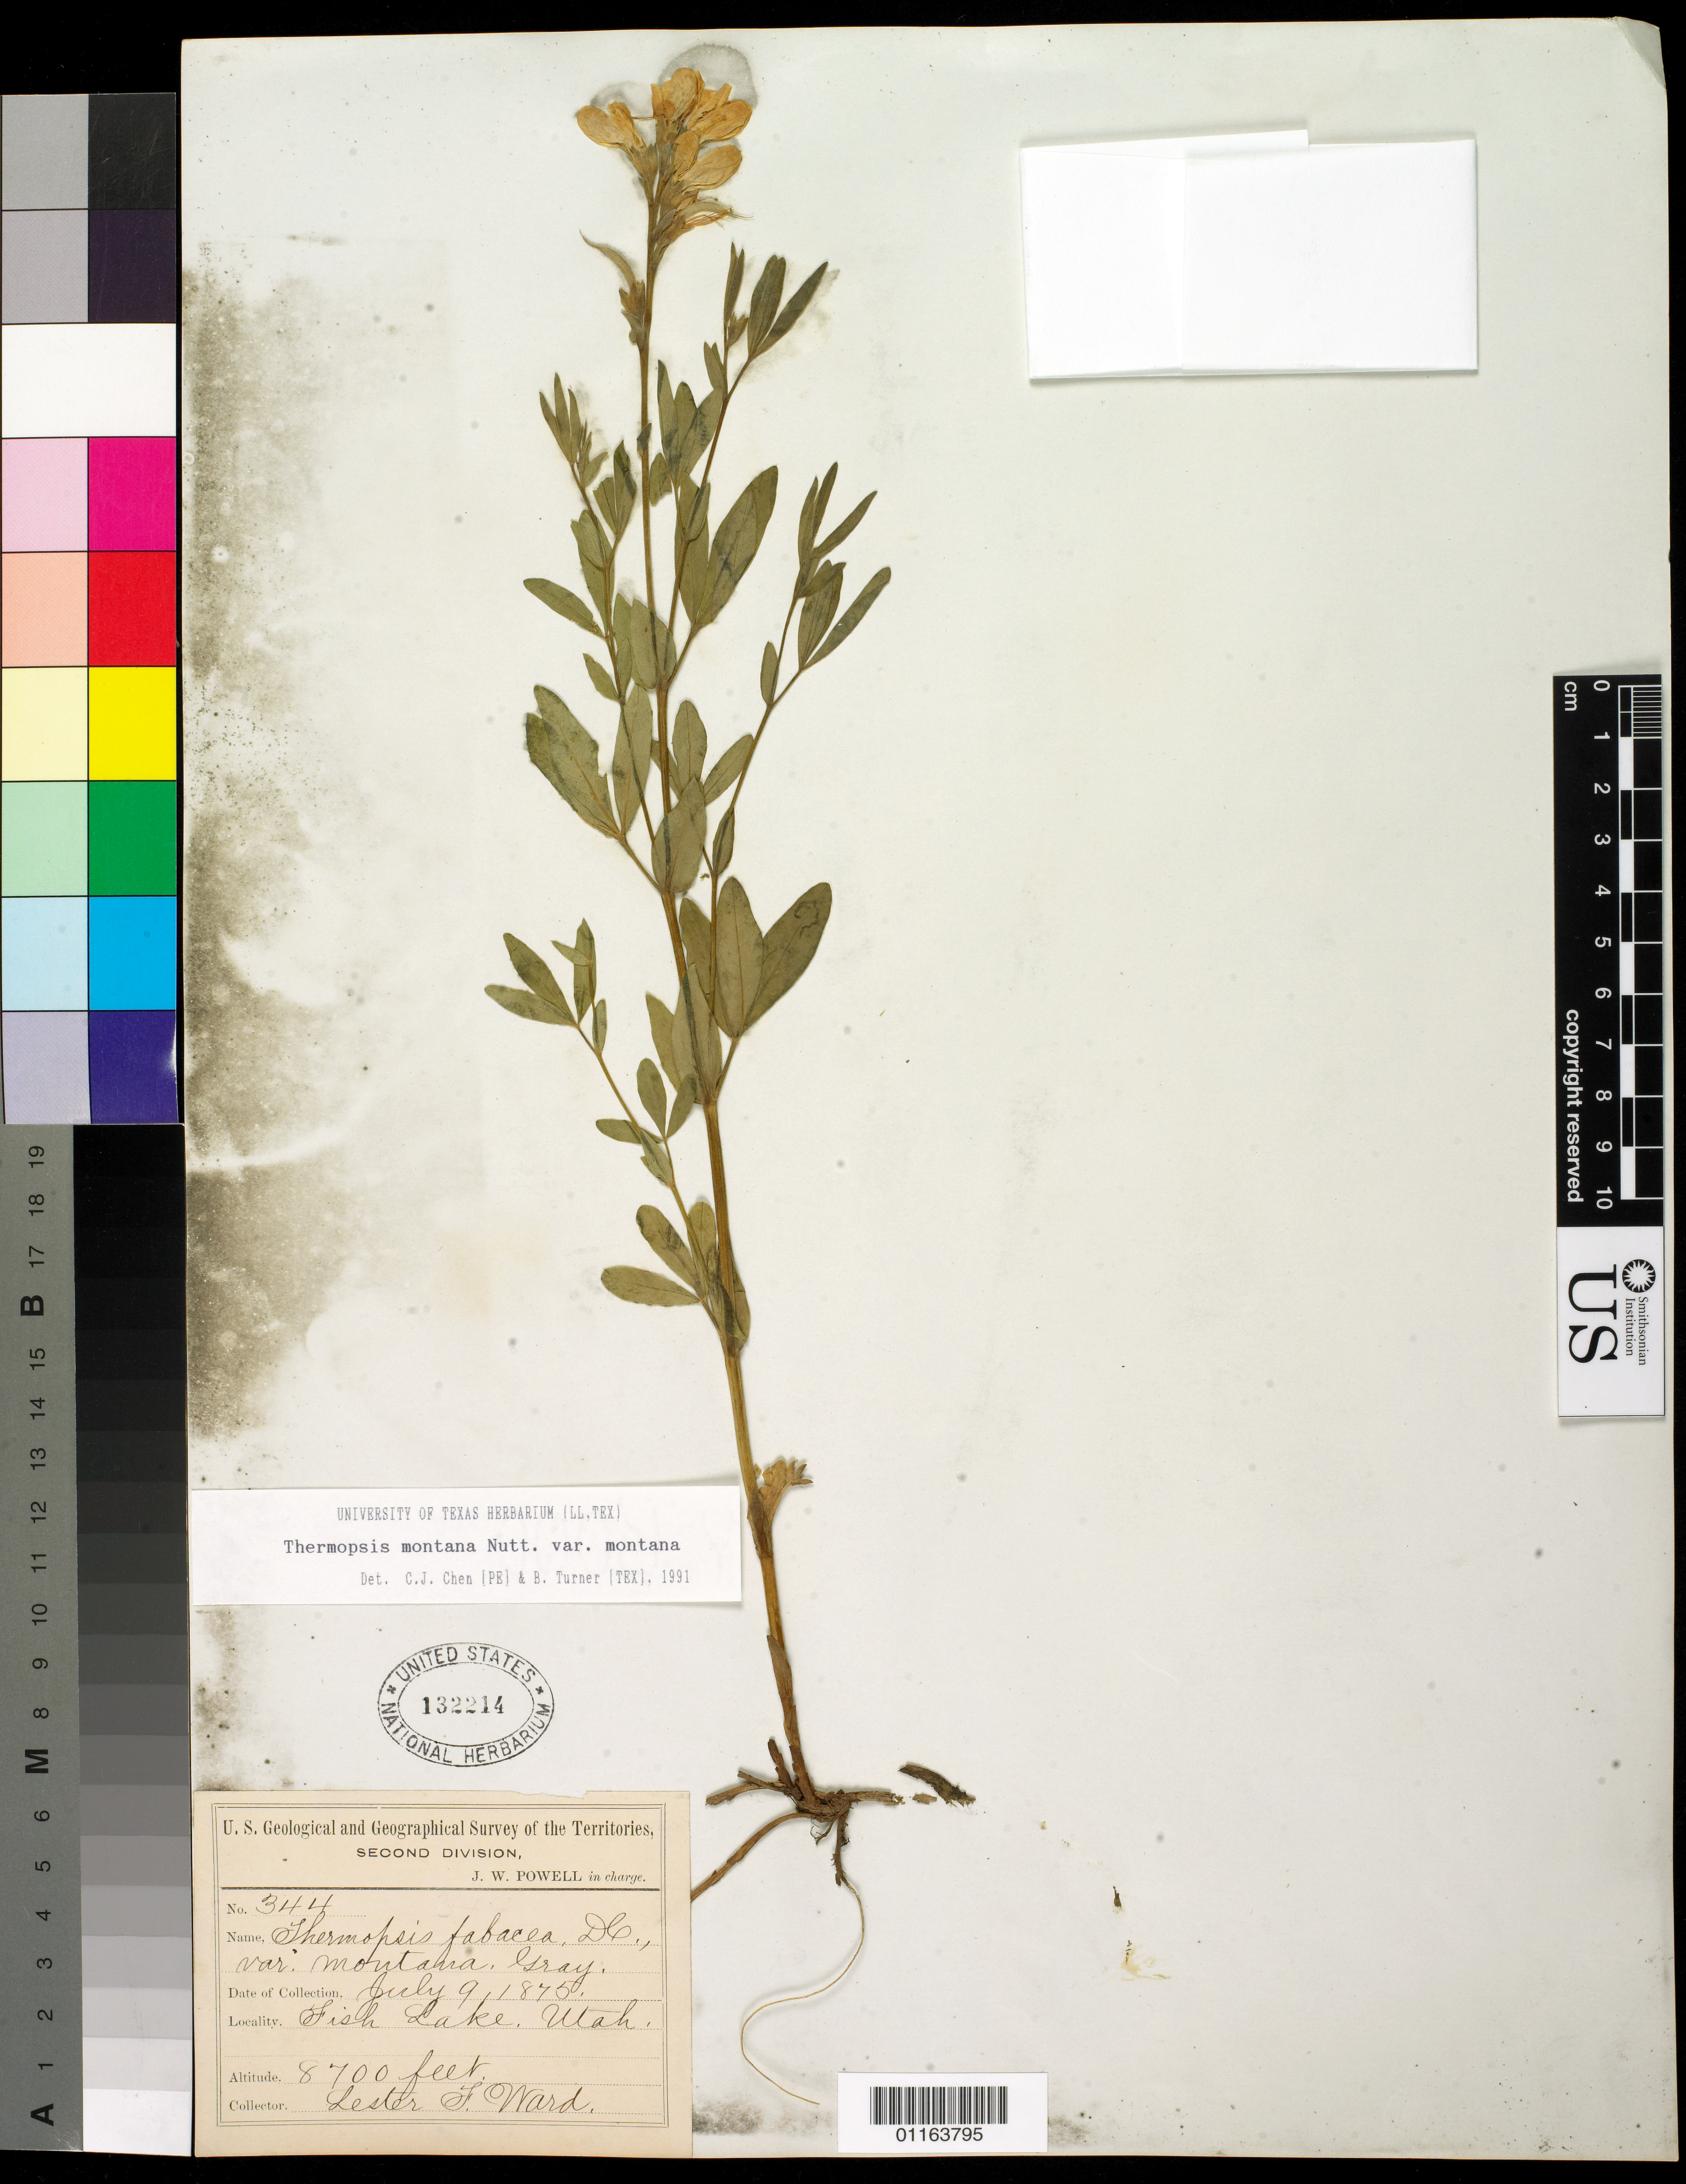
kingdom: Plantae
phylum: Tracheophyta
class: Magnoliopsida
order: Fabales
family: Fabaceae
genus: Thermopsis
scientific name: Thermopsis montana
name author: Nutt.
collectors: L. F. Ward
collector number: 344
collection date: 1875-07-09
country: United States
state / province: Utah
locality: Fish Lake.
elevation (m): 2652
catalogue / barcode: US 132214